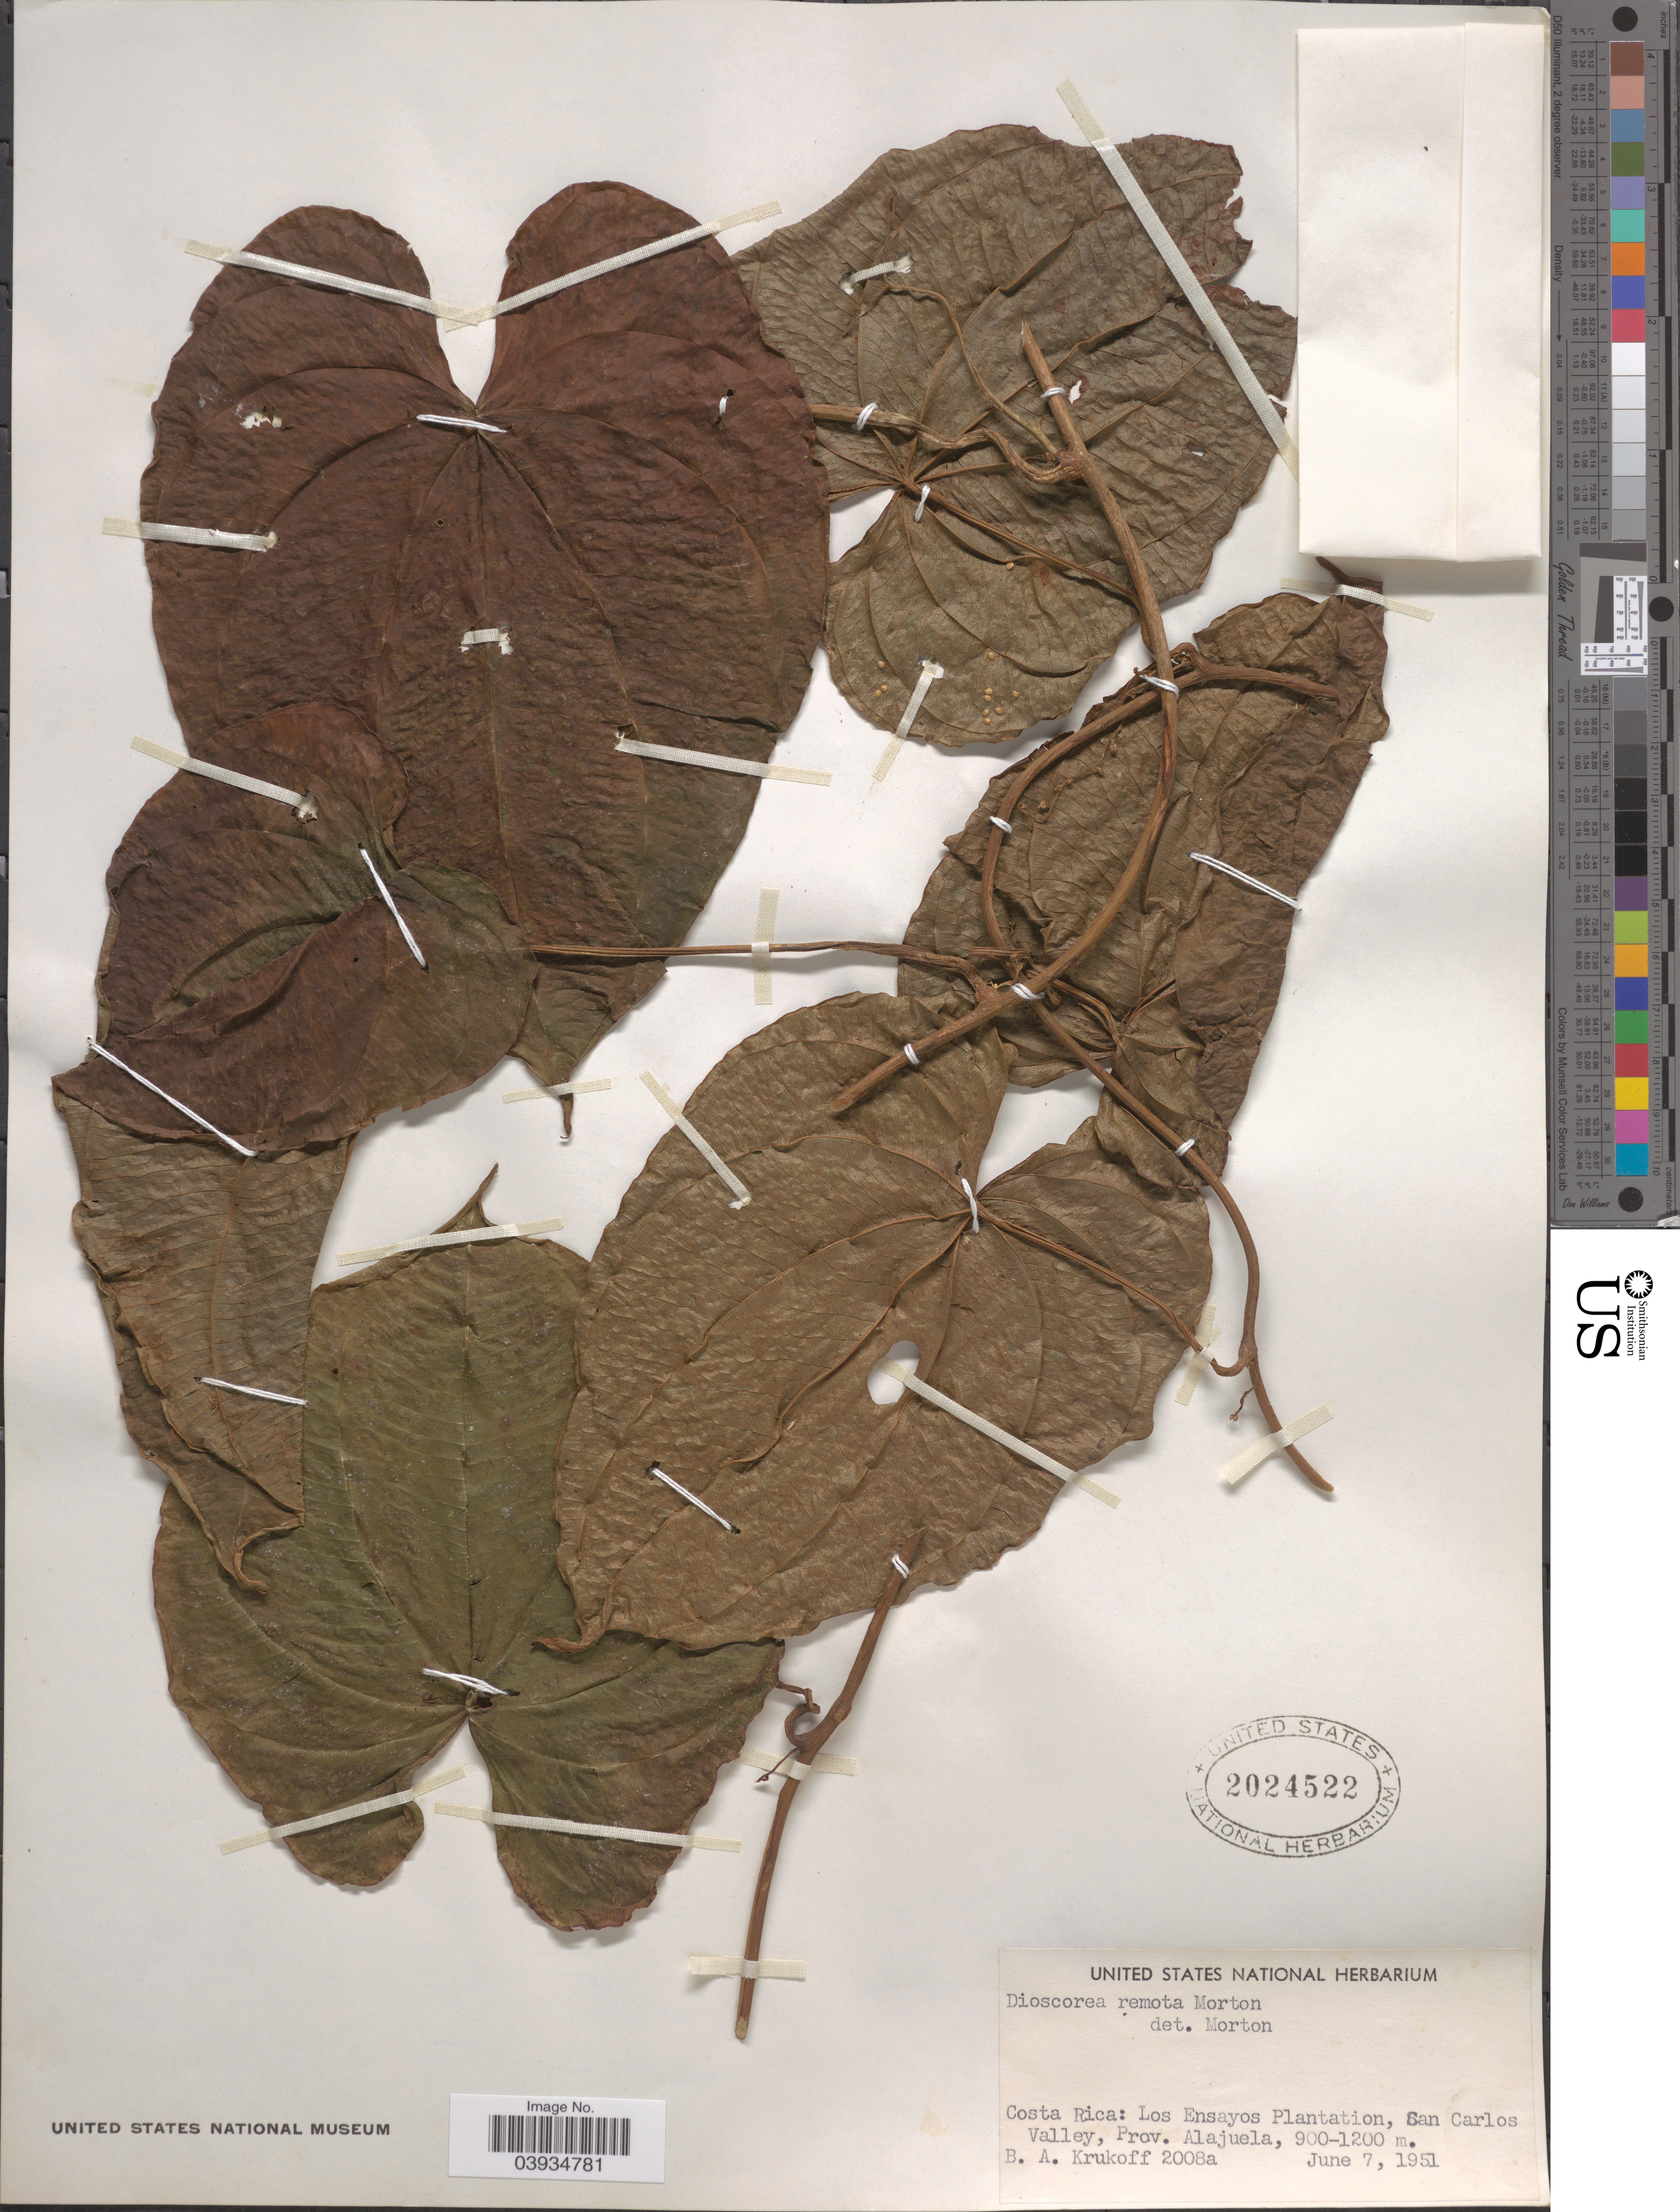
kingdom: Plantae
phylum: Tracheophyta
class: Liliopsida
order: Dioscoreales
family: Dioscoreaceae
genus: Dioscorea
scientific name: Dioscorea remota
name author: C.V. Morton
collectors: B. A. Krukoff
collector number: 2008a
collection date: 1951-06-07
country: Costa Rica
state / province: Alajuela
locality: Los Ensayos Plantation, San Carlos Valley.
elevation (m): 900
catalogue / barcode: US 2024522